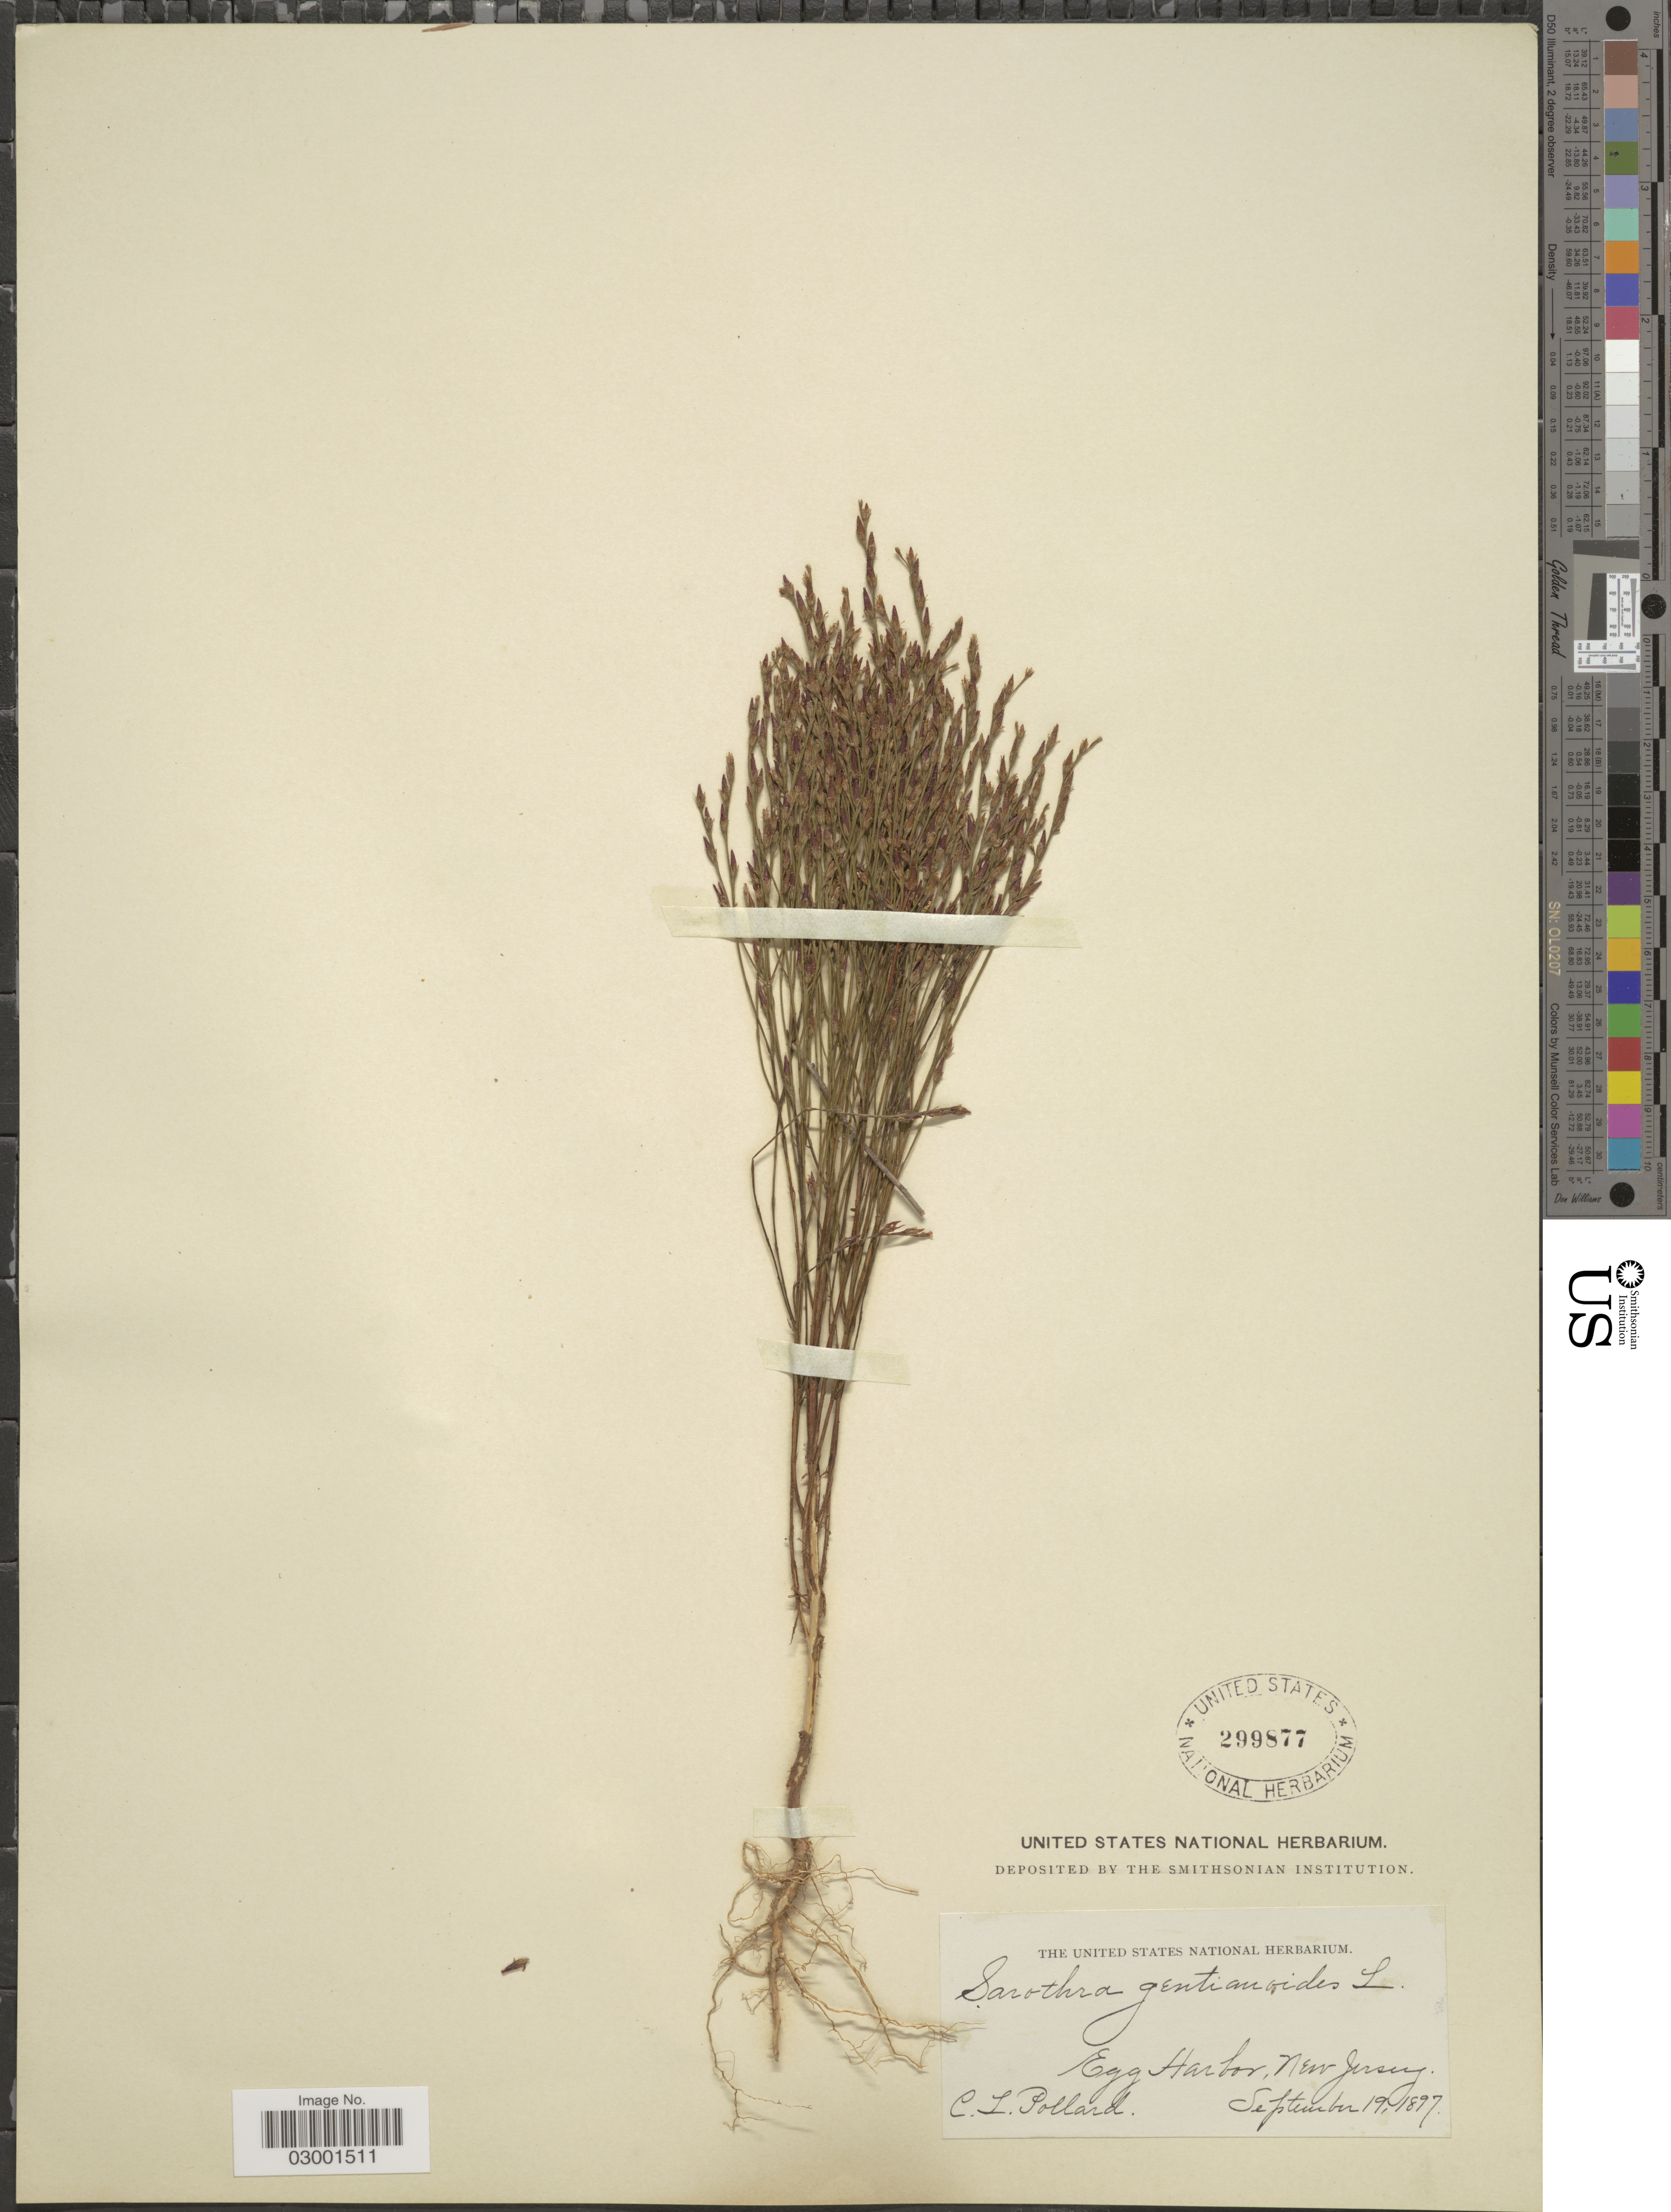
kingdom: Plantae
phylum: Tracheophyta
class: Magnoliopsida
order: Malpighiales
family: Hypericaceae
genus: Hypericum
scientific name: Hypericum gentianoides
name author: (L.) Britton, Stearns & Poggenb.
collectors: C. L. Pollard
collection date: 1897-09-19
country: United States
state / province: New Jersey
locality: Egg Harbor.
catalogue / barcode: US 299877